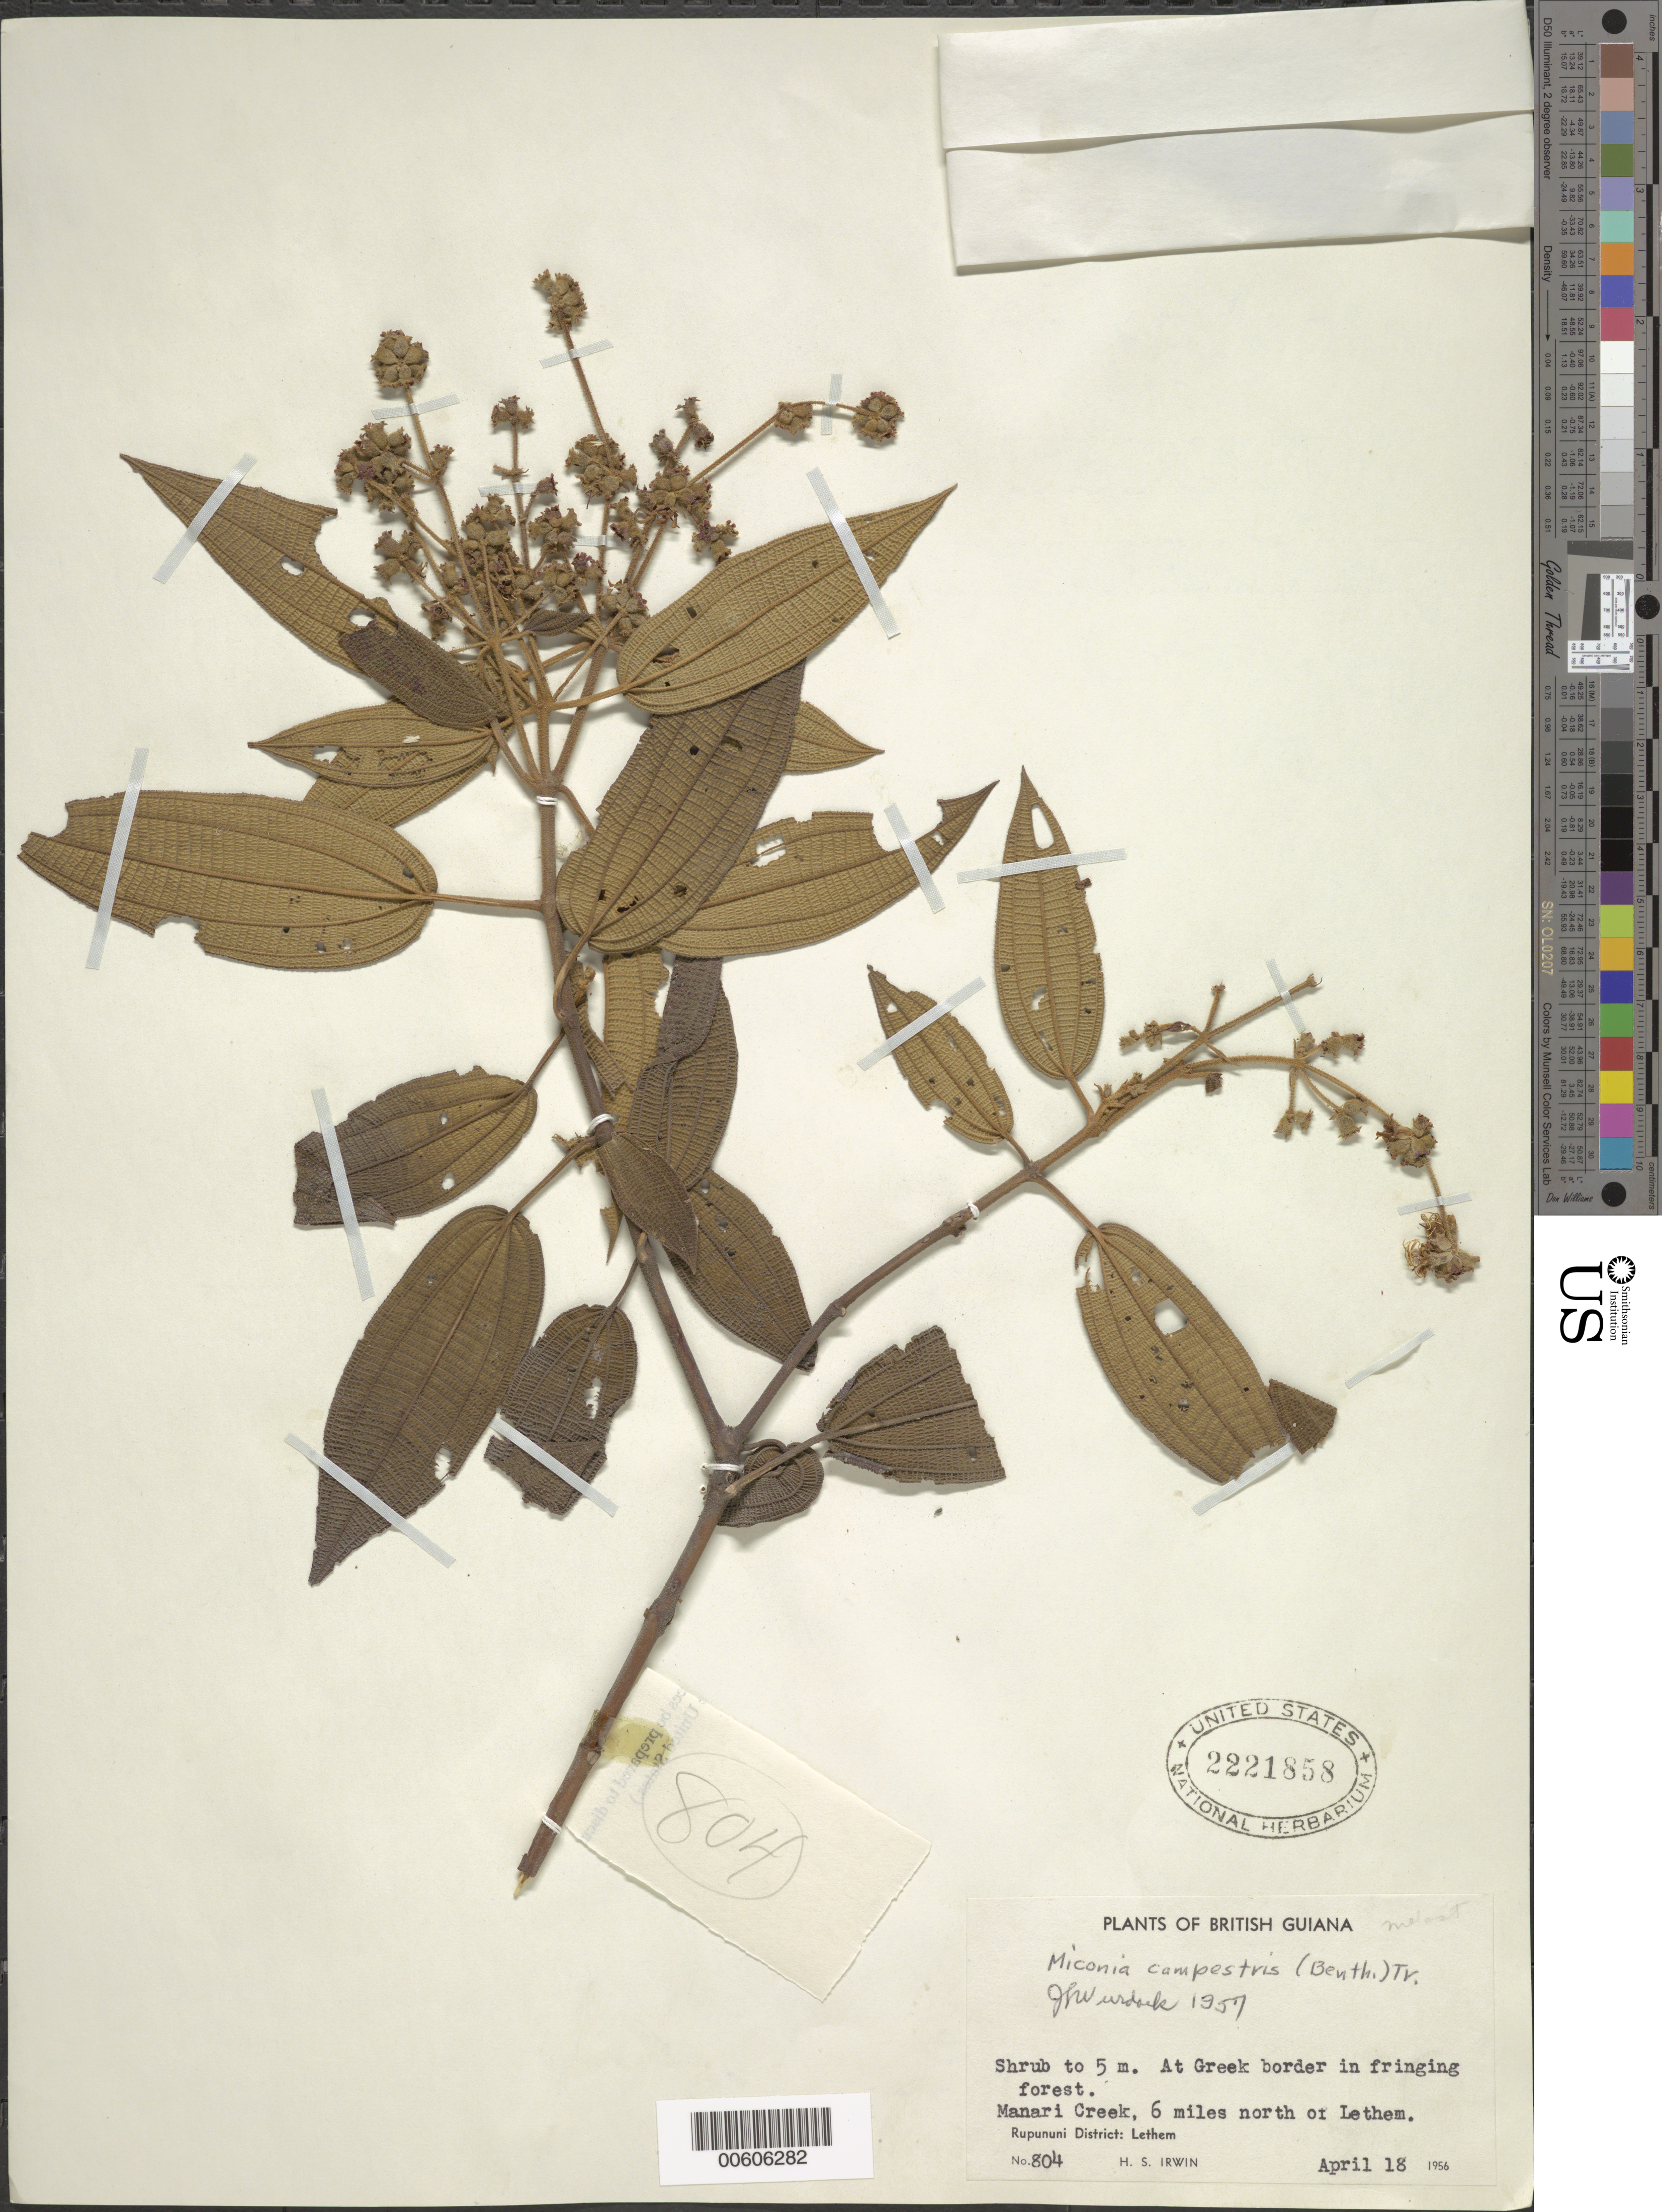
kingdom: Plantae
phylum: Tracheophyta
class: Magnoliopsida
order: Myrtales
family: Melastomataceae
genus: Miconia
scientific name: Miconia campestris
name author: (Benth.) Triana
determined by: Wurdack, John J., (US), US (UNITED STATES)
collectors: H. Irwin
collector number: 804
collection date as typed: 18-Apr-56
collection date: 1956-04-18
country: Guyana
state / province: U. Takutu-U. Essequibo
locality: Manari Creek, 6 miles north of Lethem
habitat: Greek border in fringing forest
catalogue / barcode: US 2221858